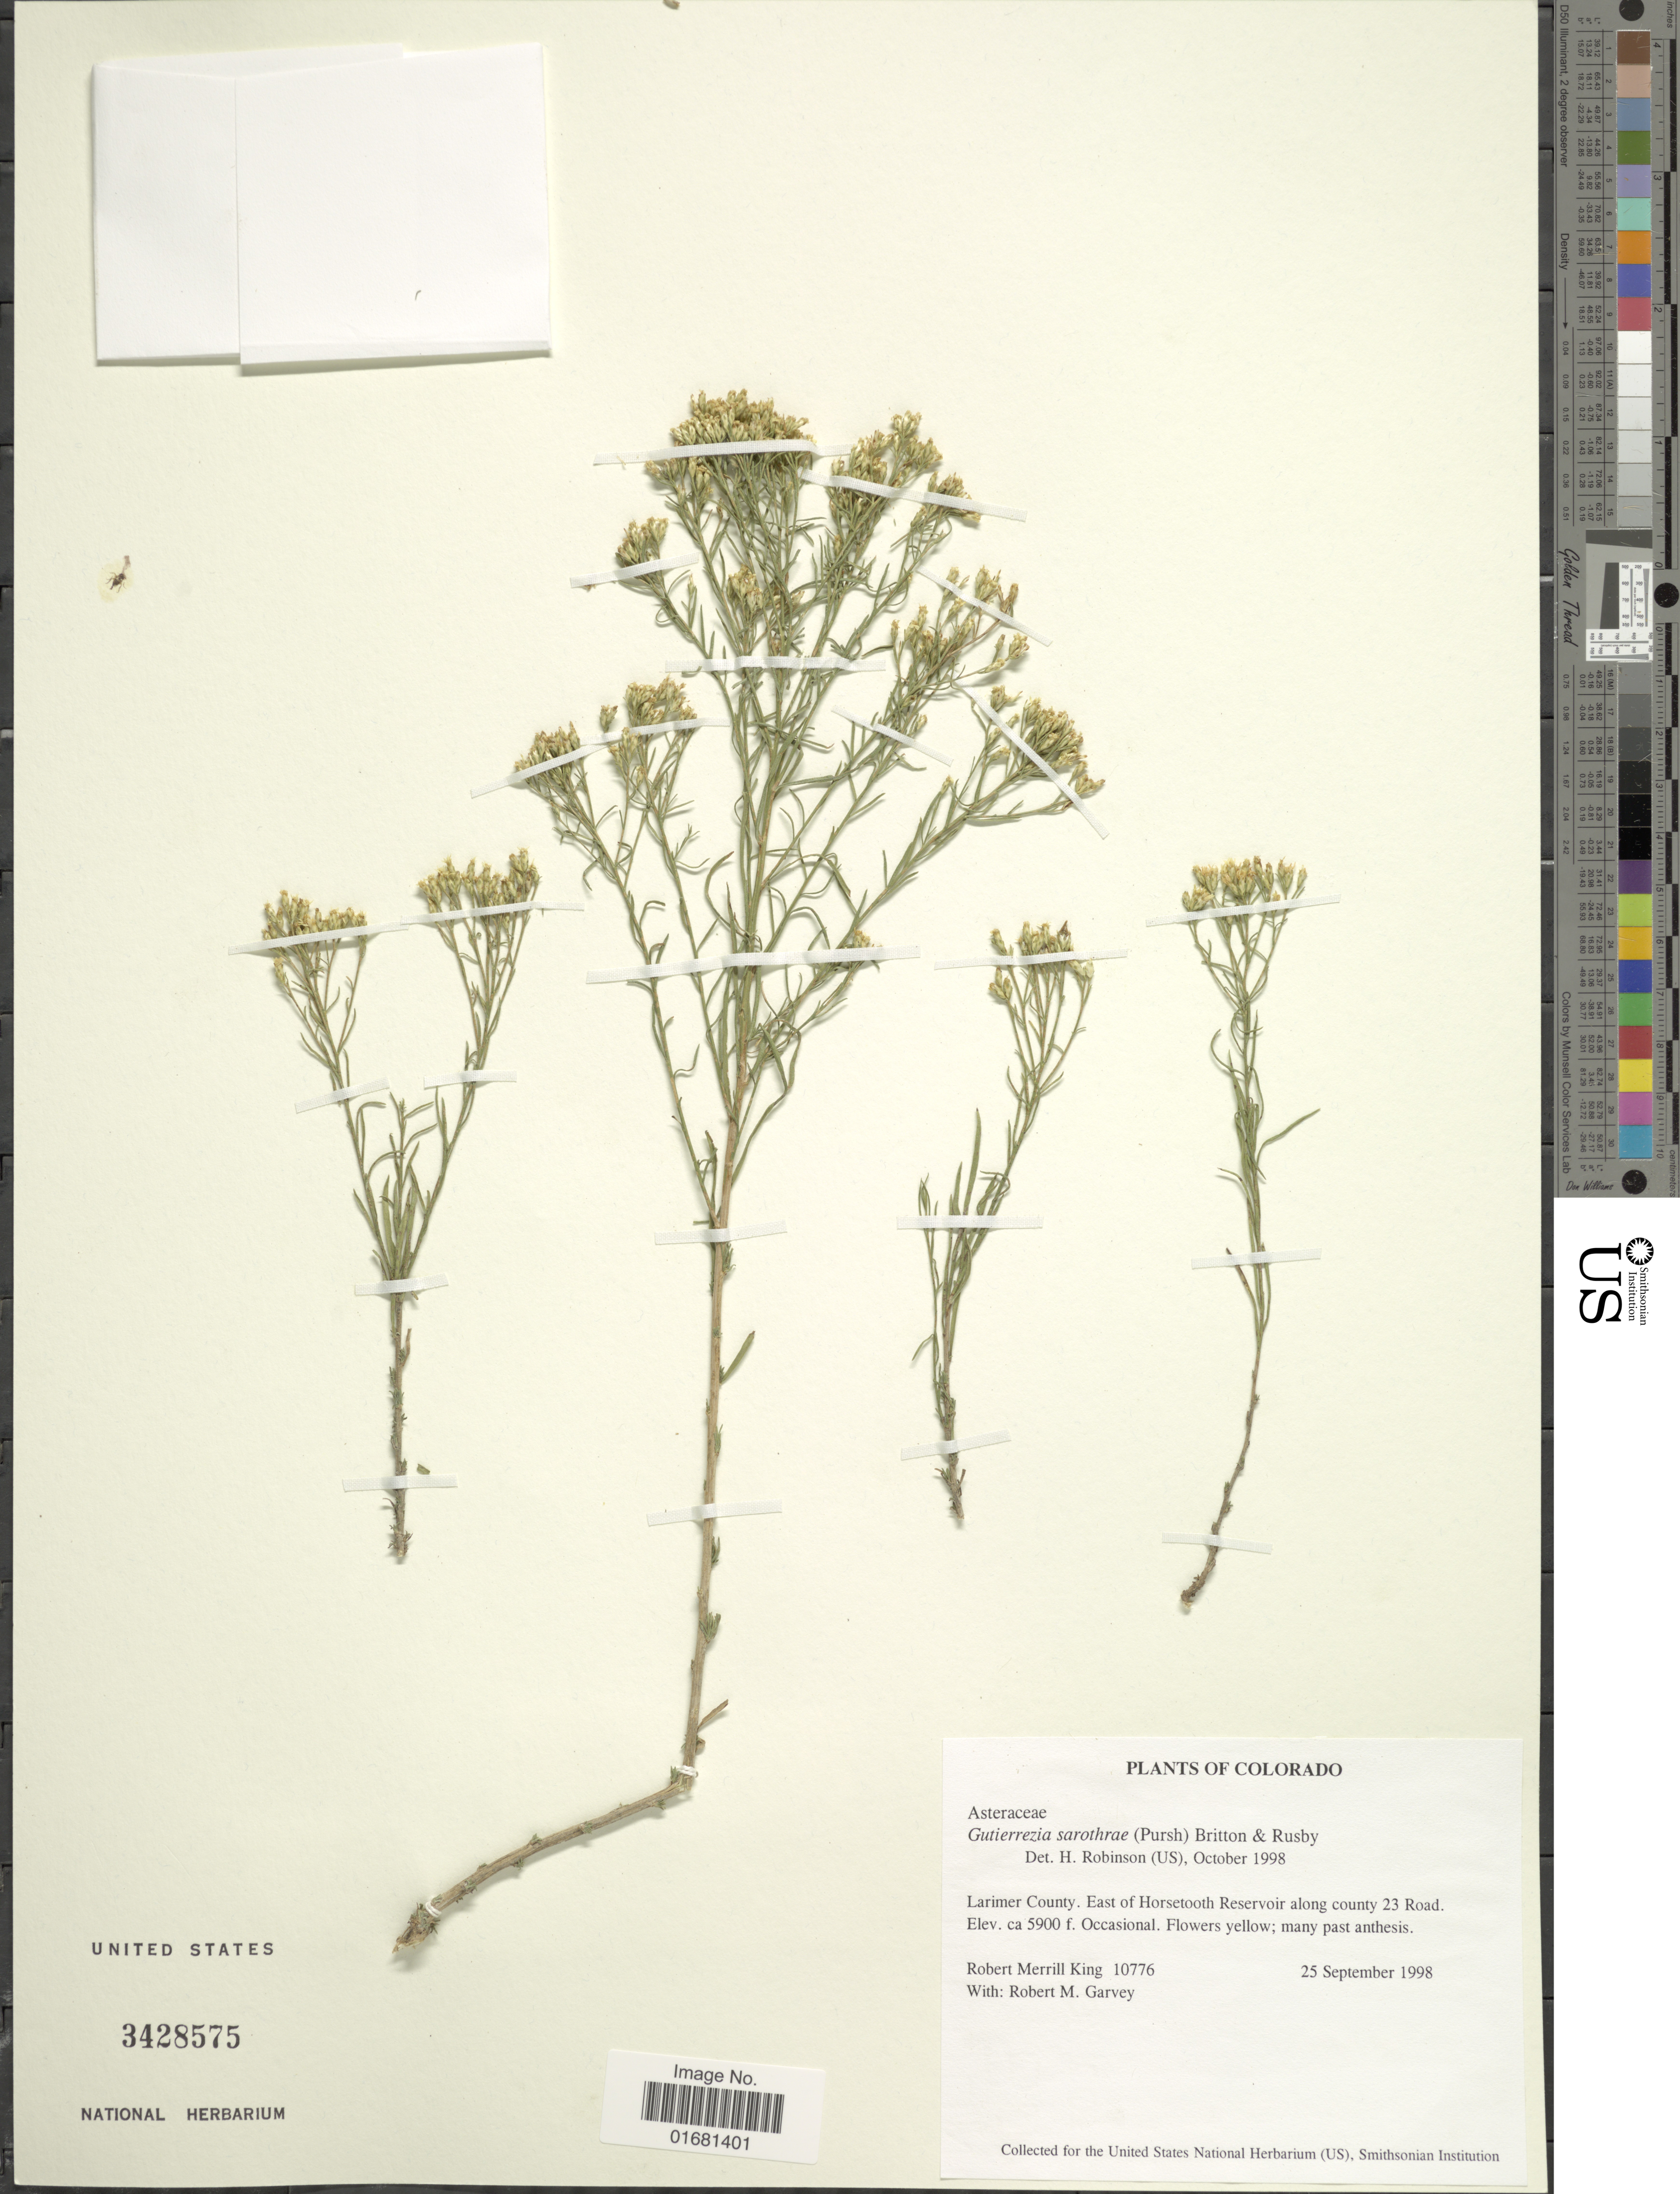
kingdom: Plantae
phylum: Tracheophyta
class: Magnoliopsida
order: Asterales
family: Asteraceae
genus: Gutierrezia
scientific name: Gutierrezia sarothrae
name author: (Pursh) Britton & Rusby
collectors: R. M. King & R. Garvey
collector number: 10776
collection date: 1998-09-25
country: United States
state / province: Colorado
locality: Colorado. Larimer County. East of Horsetooth Reservoir along county 23 Road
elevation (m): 1798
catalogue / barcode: US 3428575